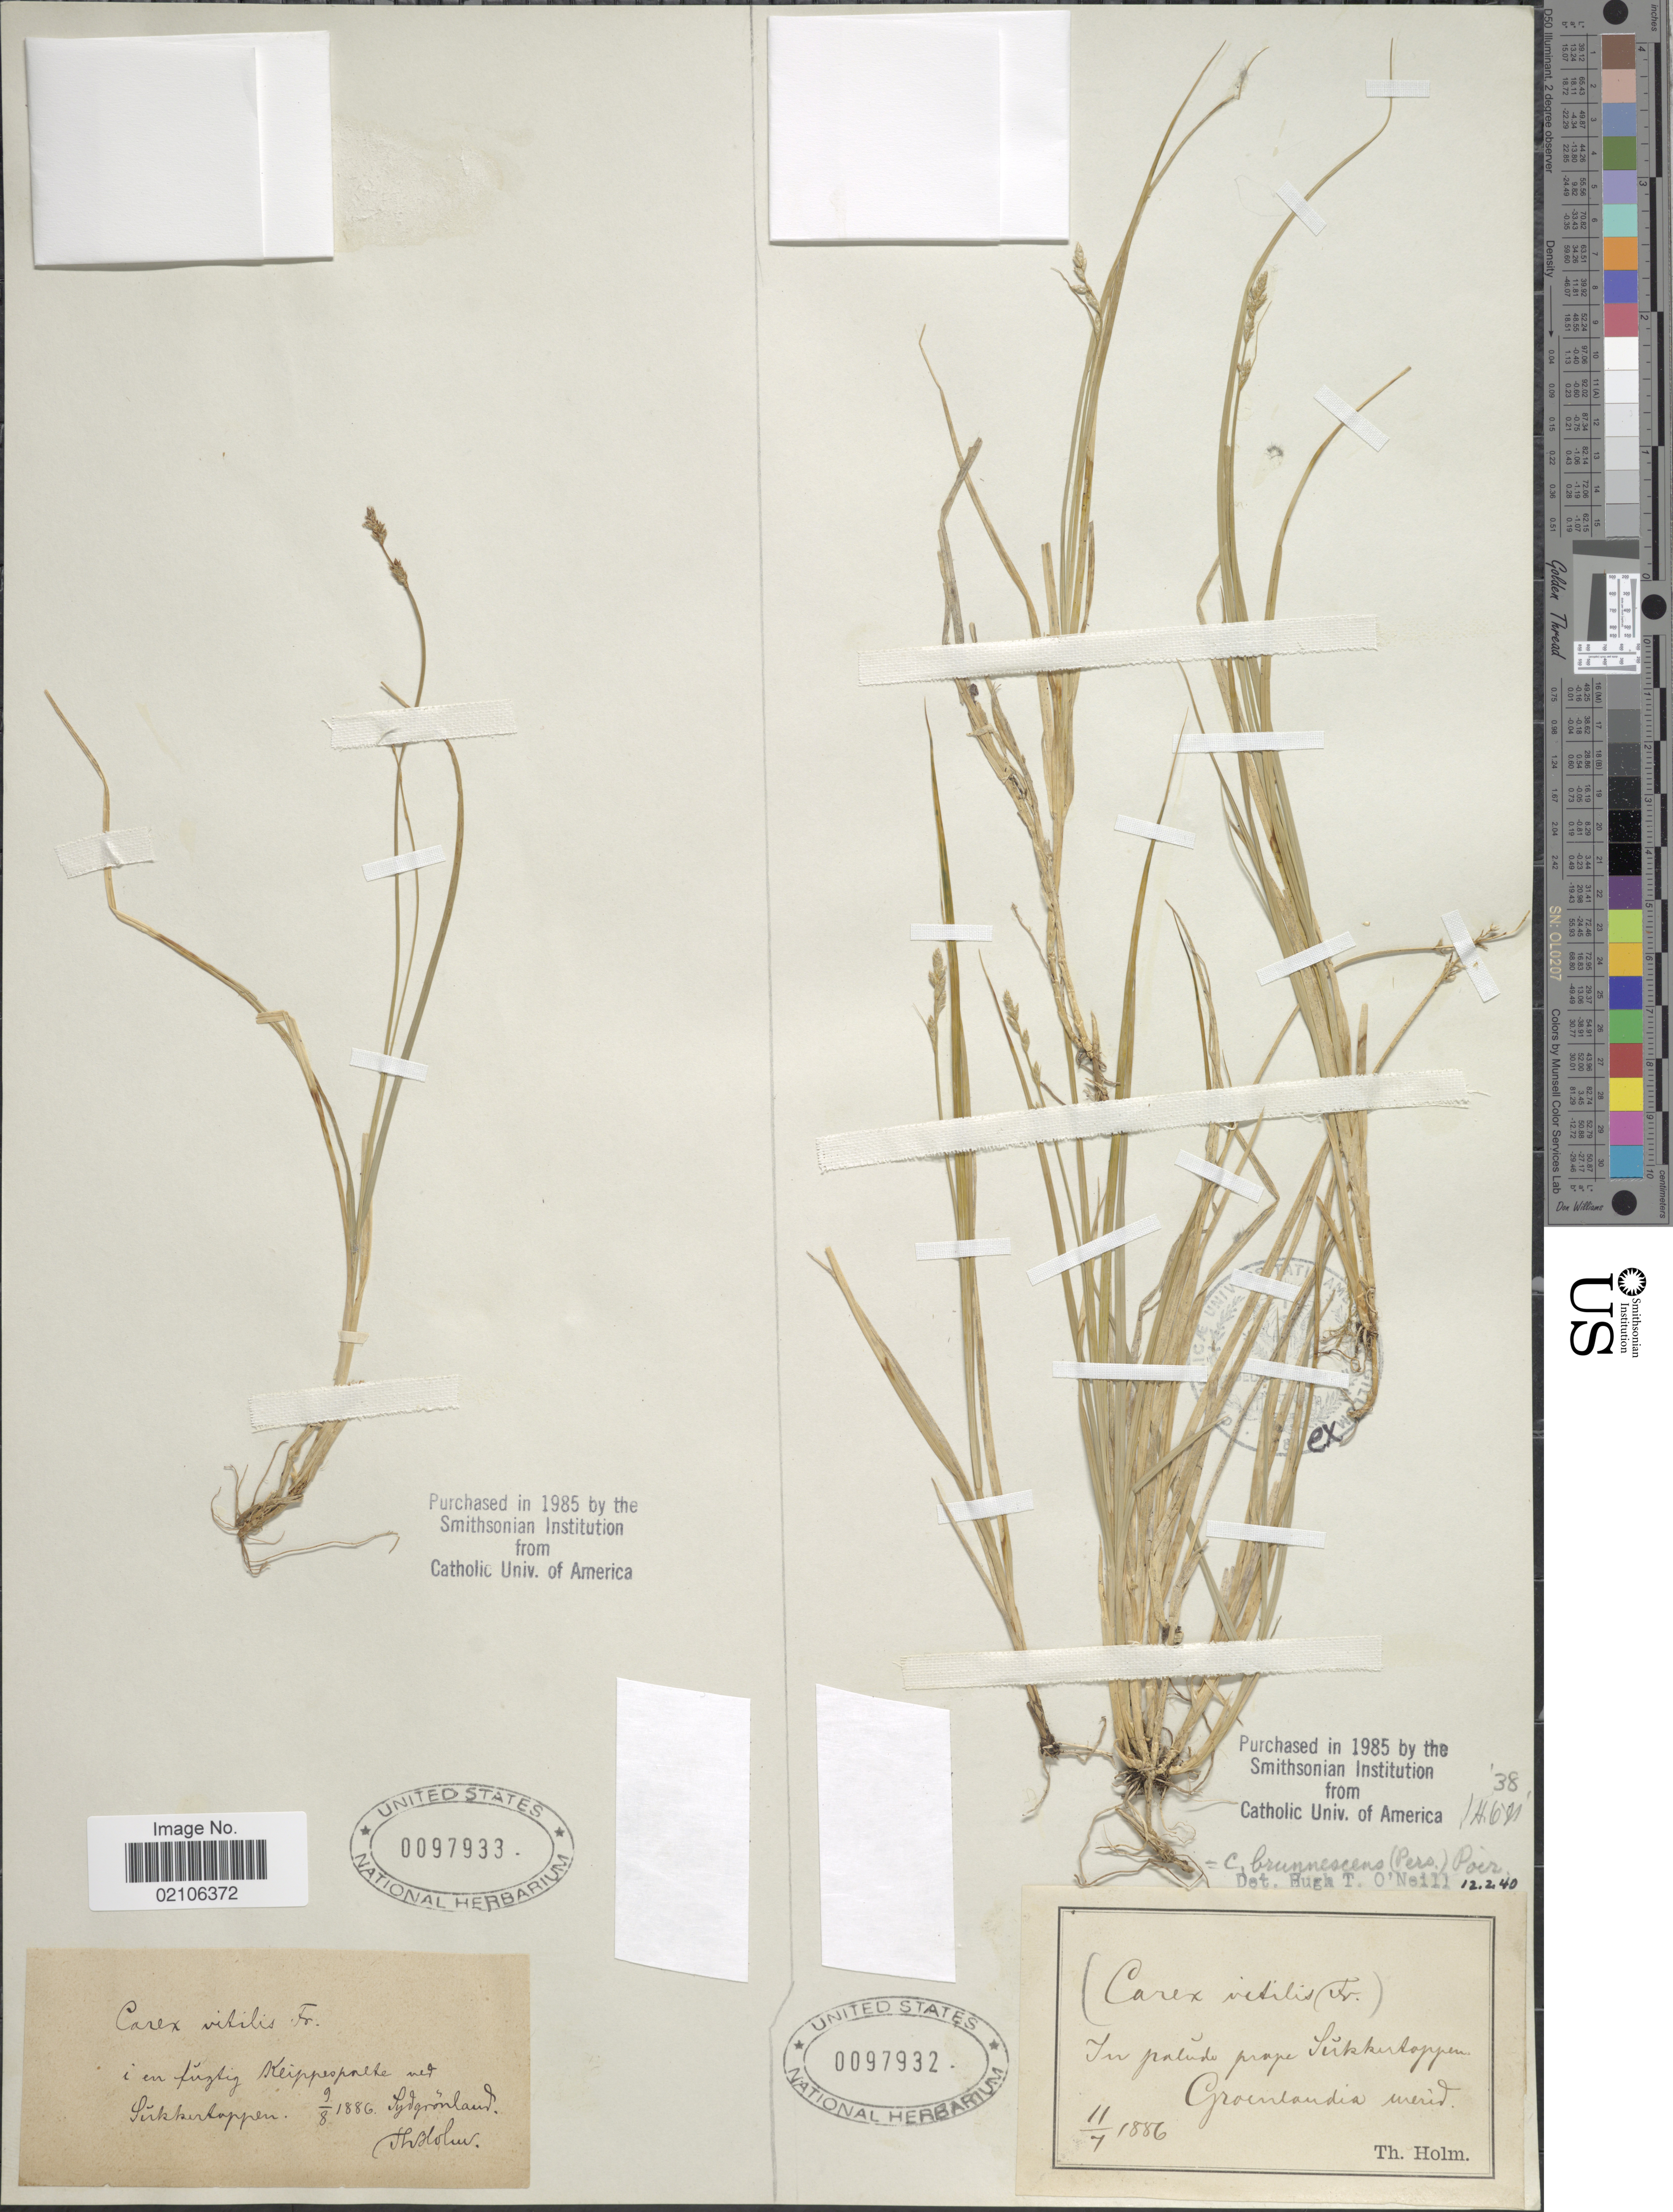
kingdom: Plantae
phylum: Tracheophyta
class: Liliopsida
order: Poales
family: Cyperaceae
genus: Carex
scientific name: Carex brunnescens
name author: (Pers.) Poir.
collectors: T. Holm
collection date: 1886-07-11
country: Greenland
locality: In palude prope Seikkertappen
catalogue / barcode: US 97932-2